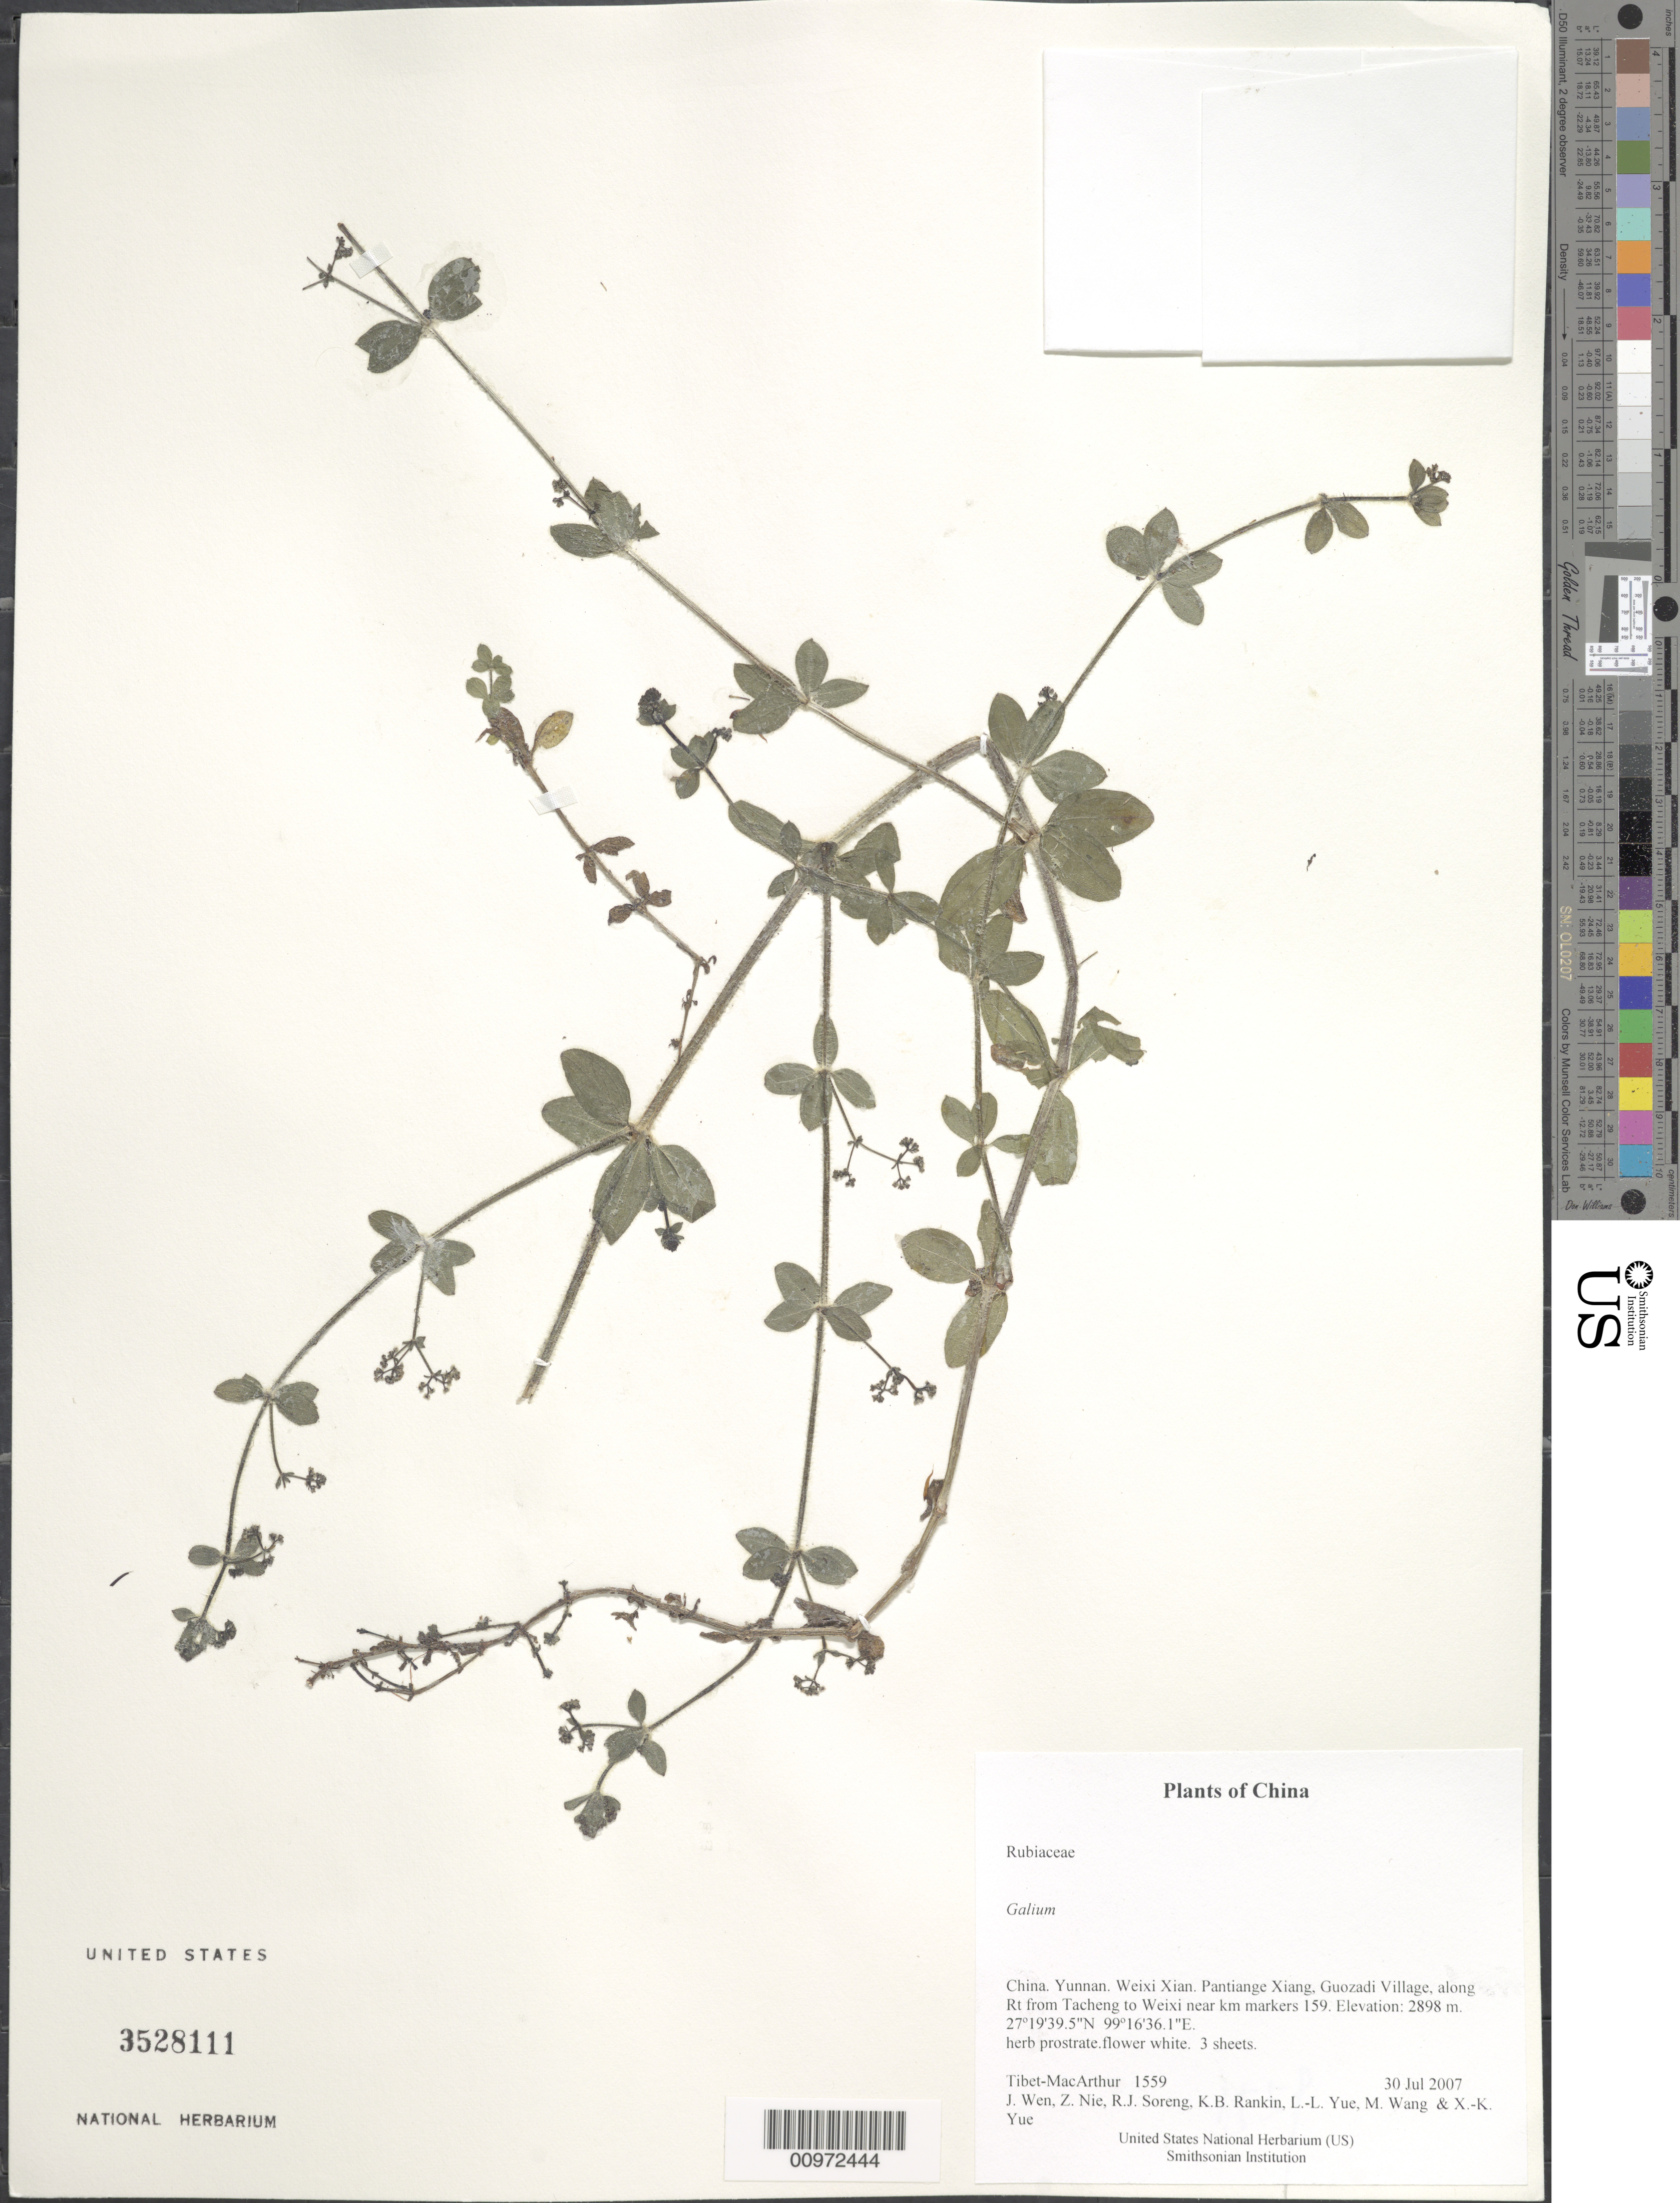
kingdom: Plantae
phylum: Tracheophyta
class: Magnoliopsida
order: Gentianales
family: Rubiaceae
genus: Galium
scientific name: Galium sp.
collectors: Tibet-MacArthur, J. Wen, Z. Nie, R. J. Soreng, K. Rankin, L. Yue, M. Wang & X. Yue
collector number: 1559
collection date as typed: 30 Jul 2007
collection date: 2007-07-30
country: China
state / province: Yunnan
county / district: Weixi Xian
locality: Pantiange Xiang, Guozadi Village, along Rt from Tacheng to Weixi near km markers 159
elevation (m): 2898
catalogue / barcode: US 3528111